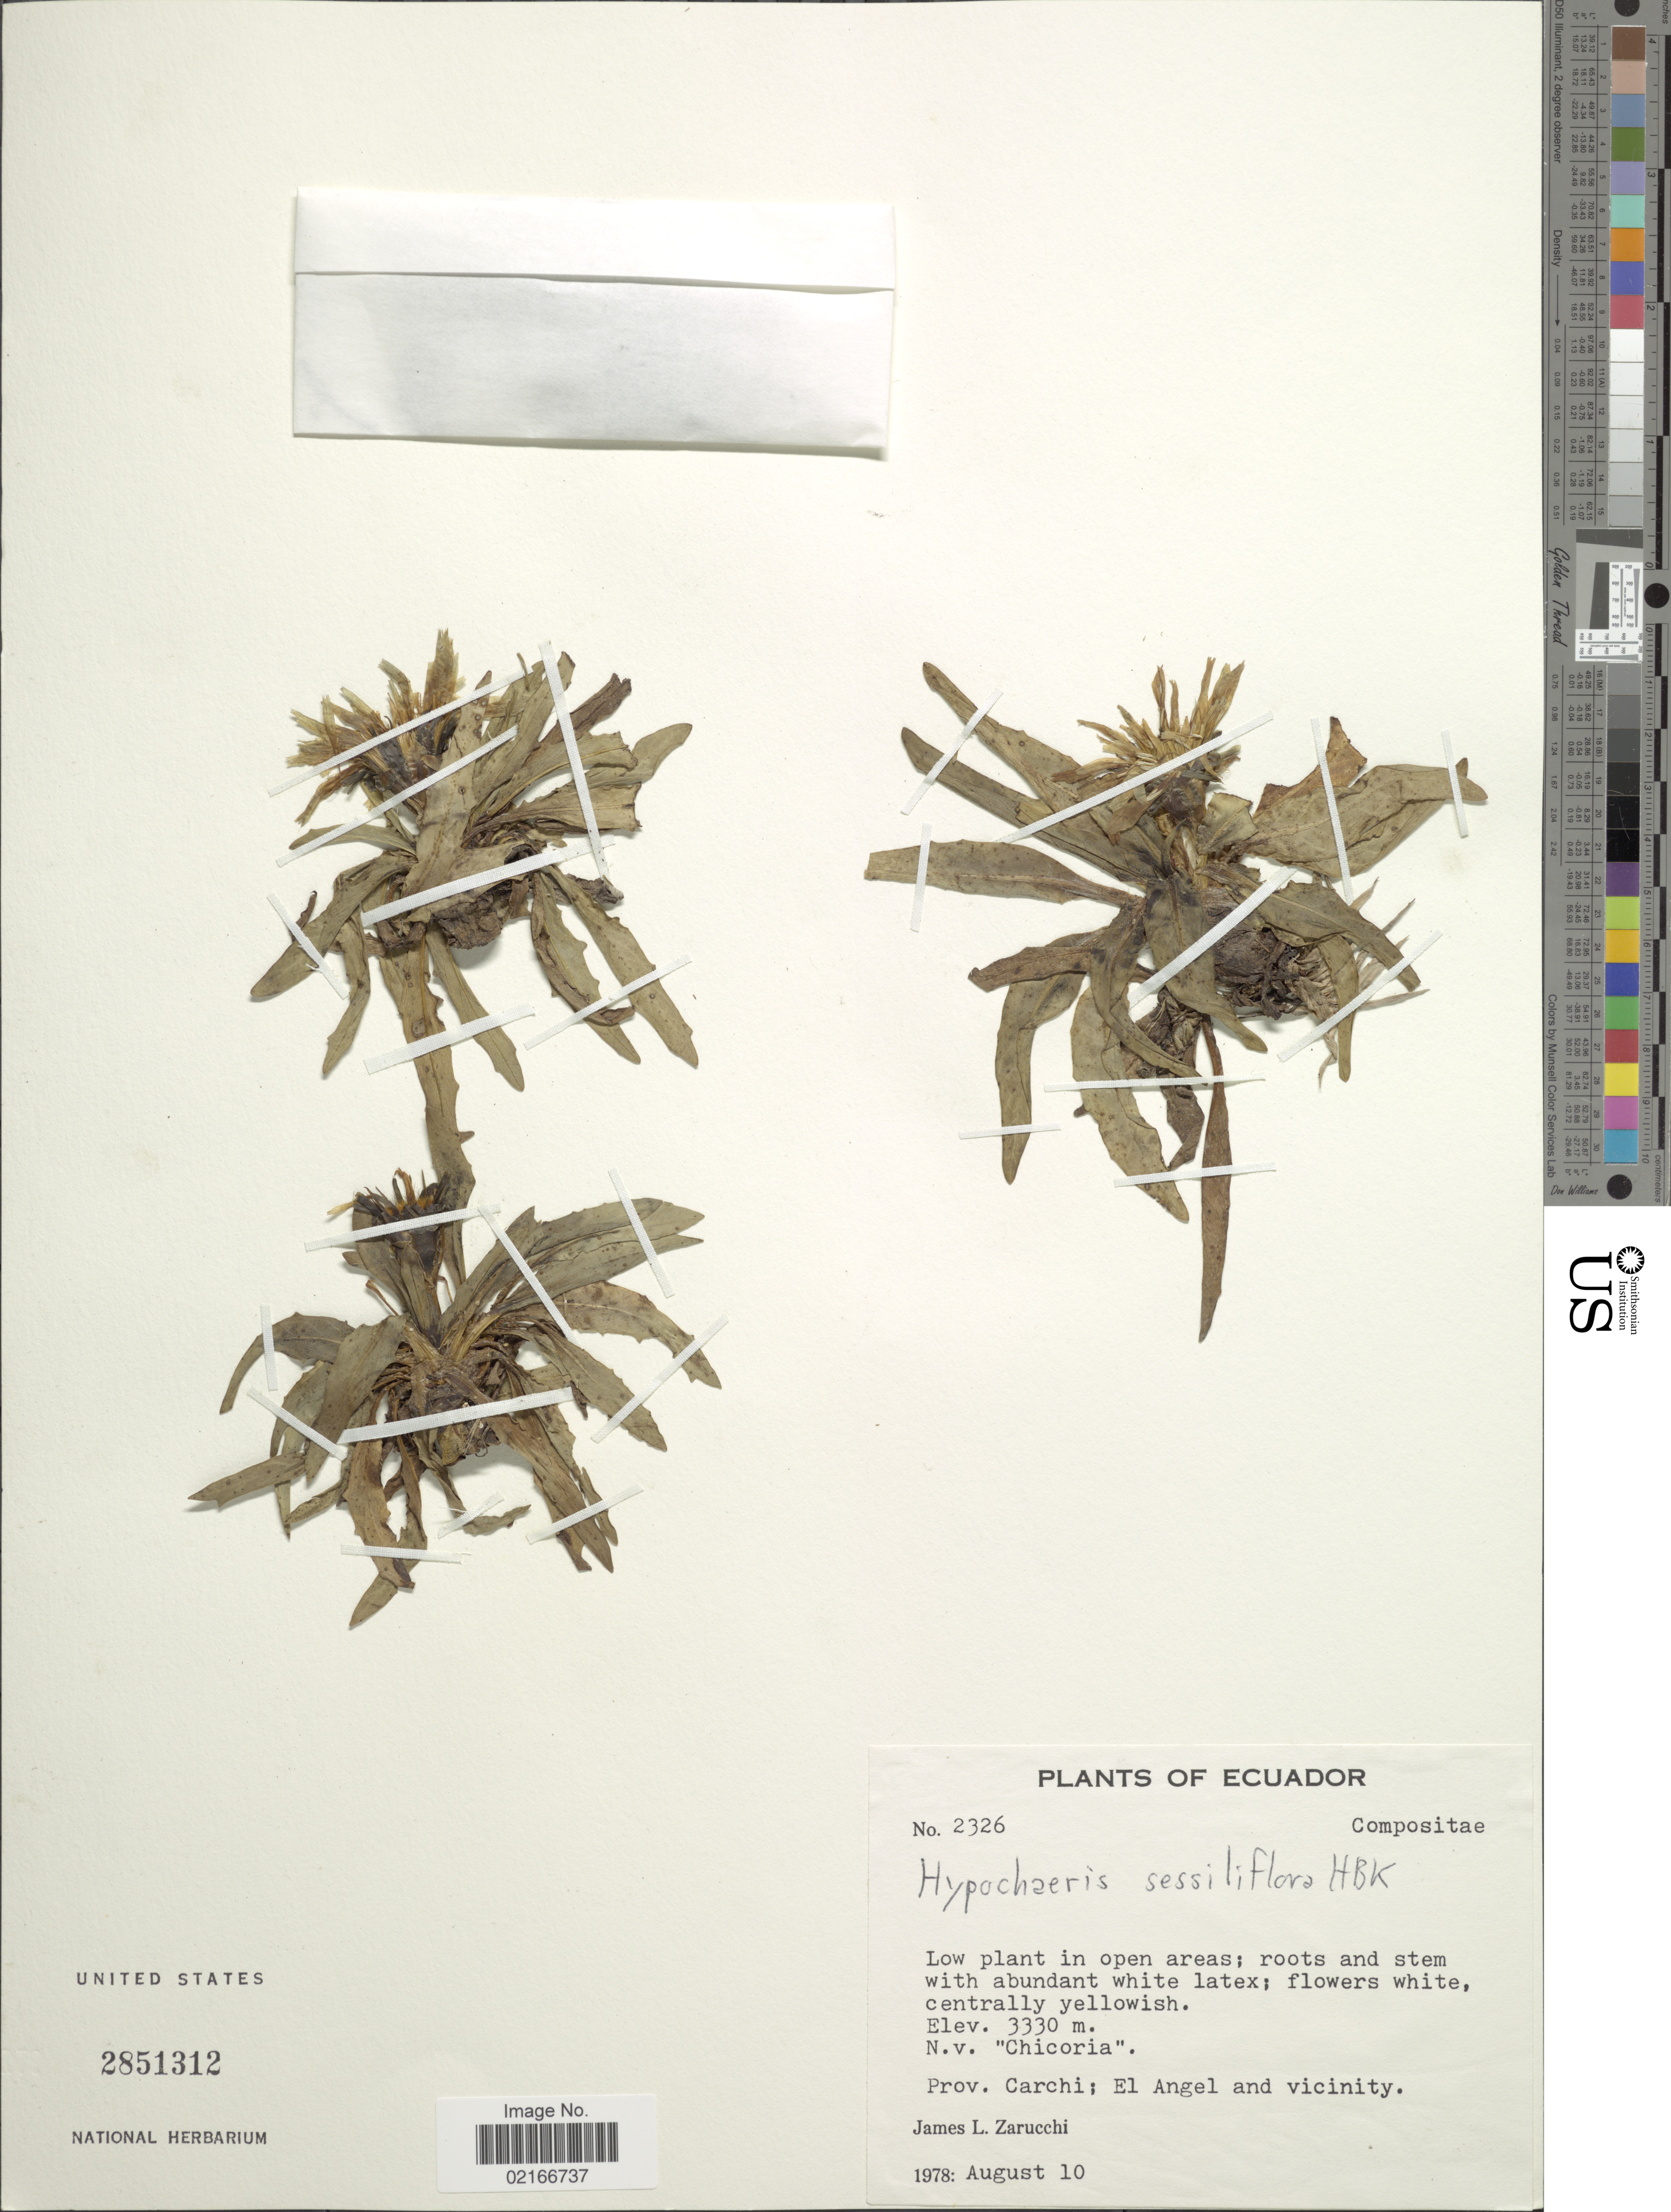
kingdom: Plantae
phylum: Tracheophyta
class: Magnoliopsida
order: Asterales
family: Asteraceae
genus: Hypochaeris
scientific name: Hypochaeris sessiflora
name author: Kunth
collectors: J. L. Zarucchi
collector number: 2326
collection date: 1978-08-10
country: Ecuador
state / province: Carchi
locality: El Angel and vicinity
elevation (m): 3330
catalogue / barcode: US 2851312